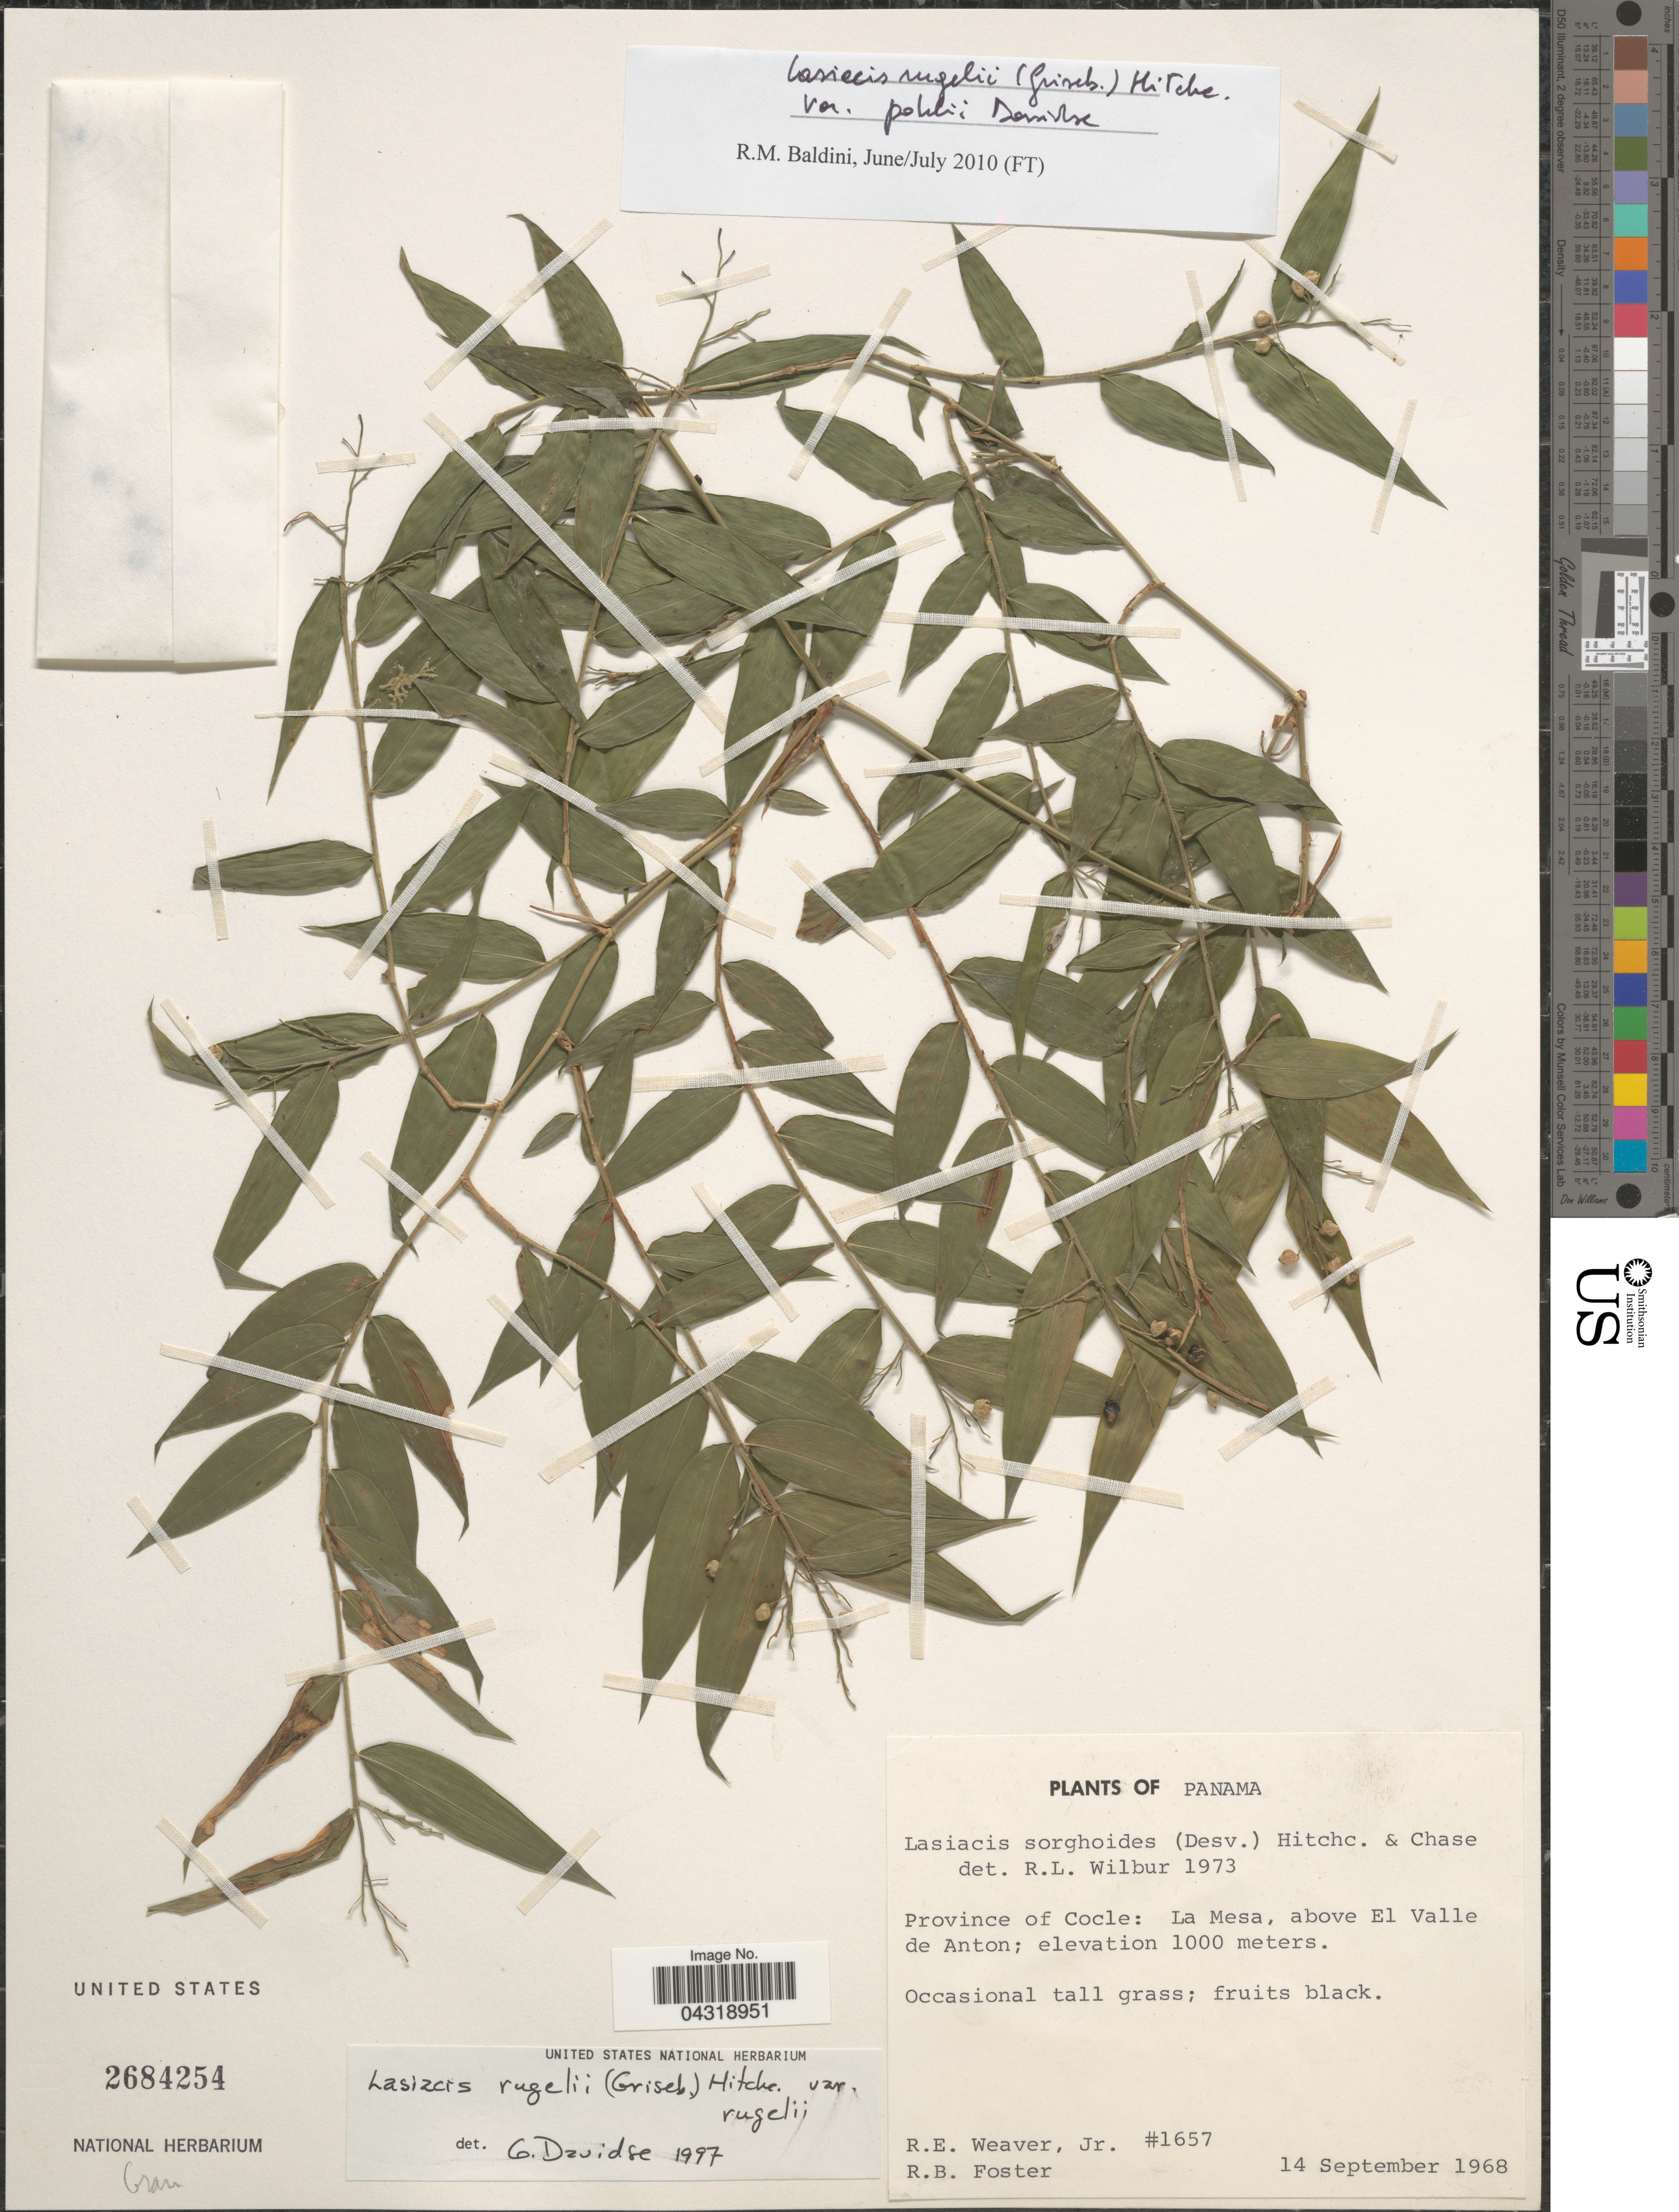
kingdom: Plantae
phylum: Tracheophyta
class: Liliopsida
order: Poales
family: Poaceae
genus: Lasiacis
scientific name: Lasiacis rugelii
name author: (Griseb.) Hitchc.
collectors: R. Weaver Jr. & R. B. Foster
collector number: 1657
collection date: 1968-09-14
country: Panama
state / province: Cocle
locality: La Mesa, above El Valle de Anton.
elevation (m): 1000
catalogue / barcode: US 2684254